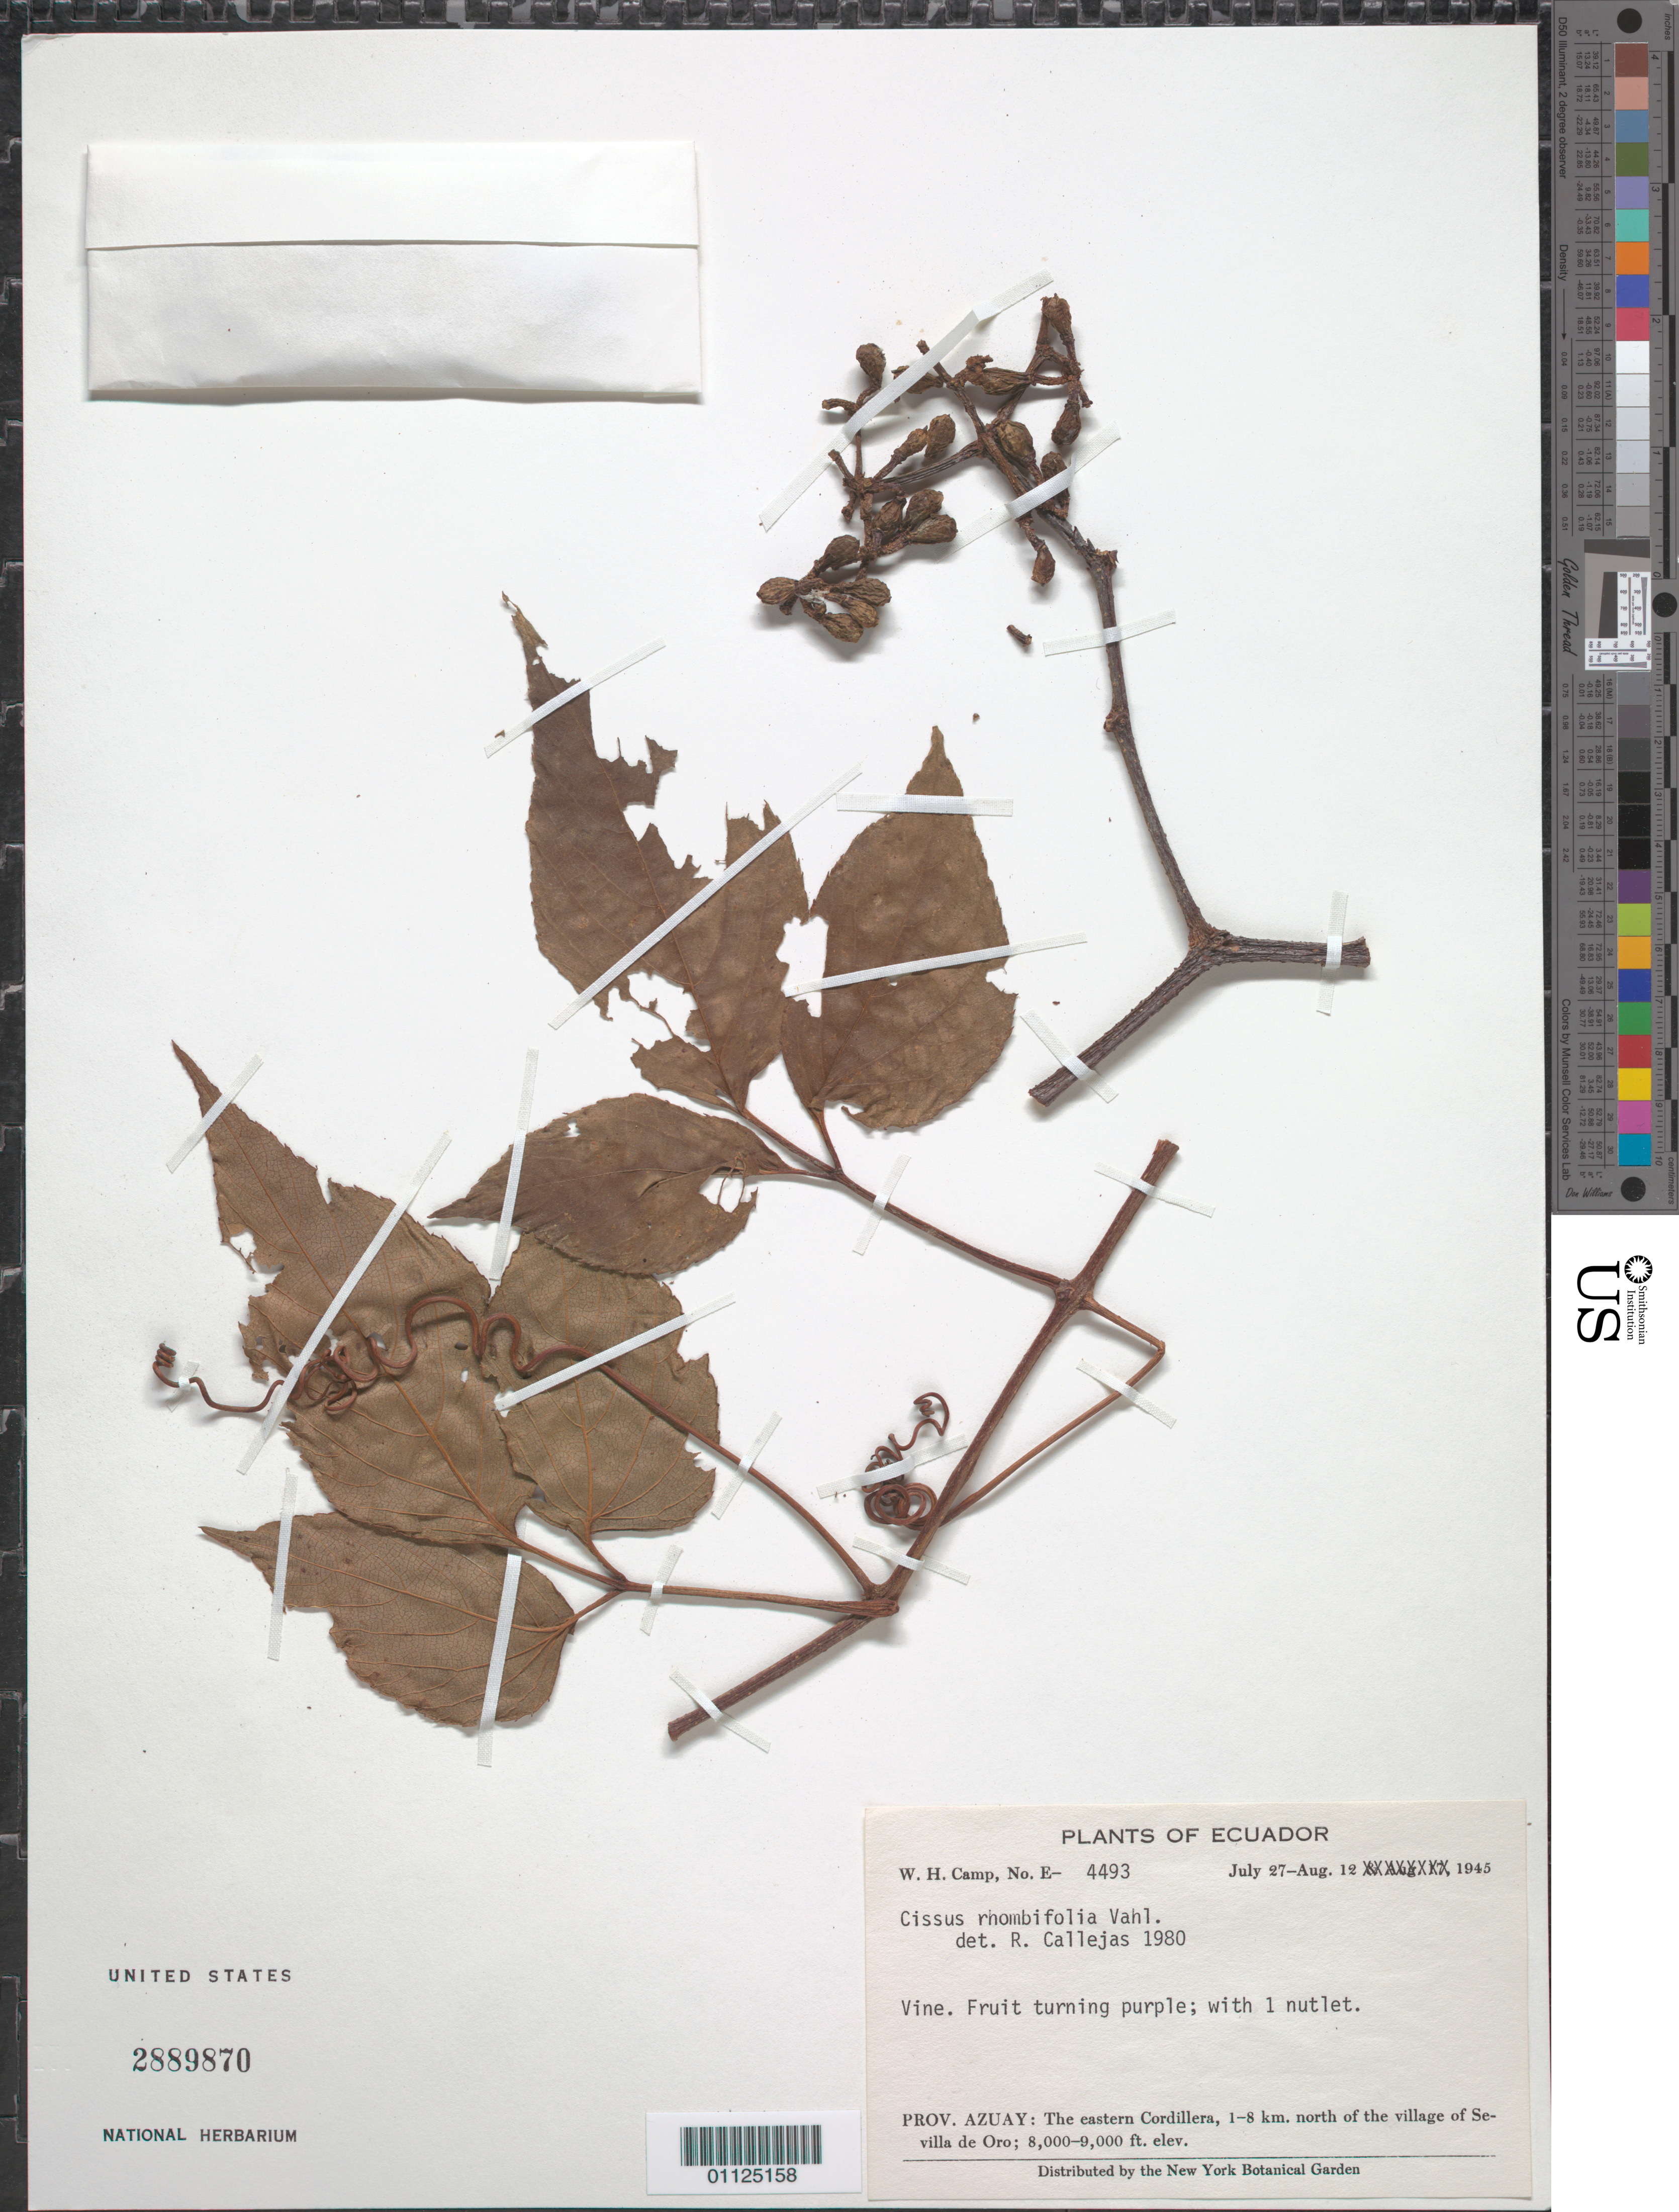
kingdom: Plantae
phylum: Tracheophyta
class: Magnoliopsida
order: Vitales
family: Vitaceae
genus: Cissus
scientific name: Cissus obliqua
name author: Ruiz & Pav.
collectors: W. H. Camp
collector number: E - 4493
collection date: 1945-07-27/1945-08-12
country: Ecuador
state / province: Azuay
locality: The eastern Cordillera, 1-8 km N of the village of Sevilla de Oro.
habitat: Vine.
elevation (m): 2438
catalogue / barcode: US 2889870